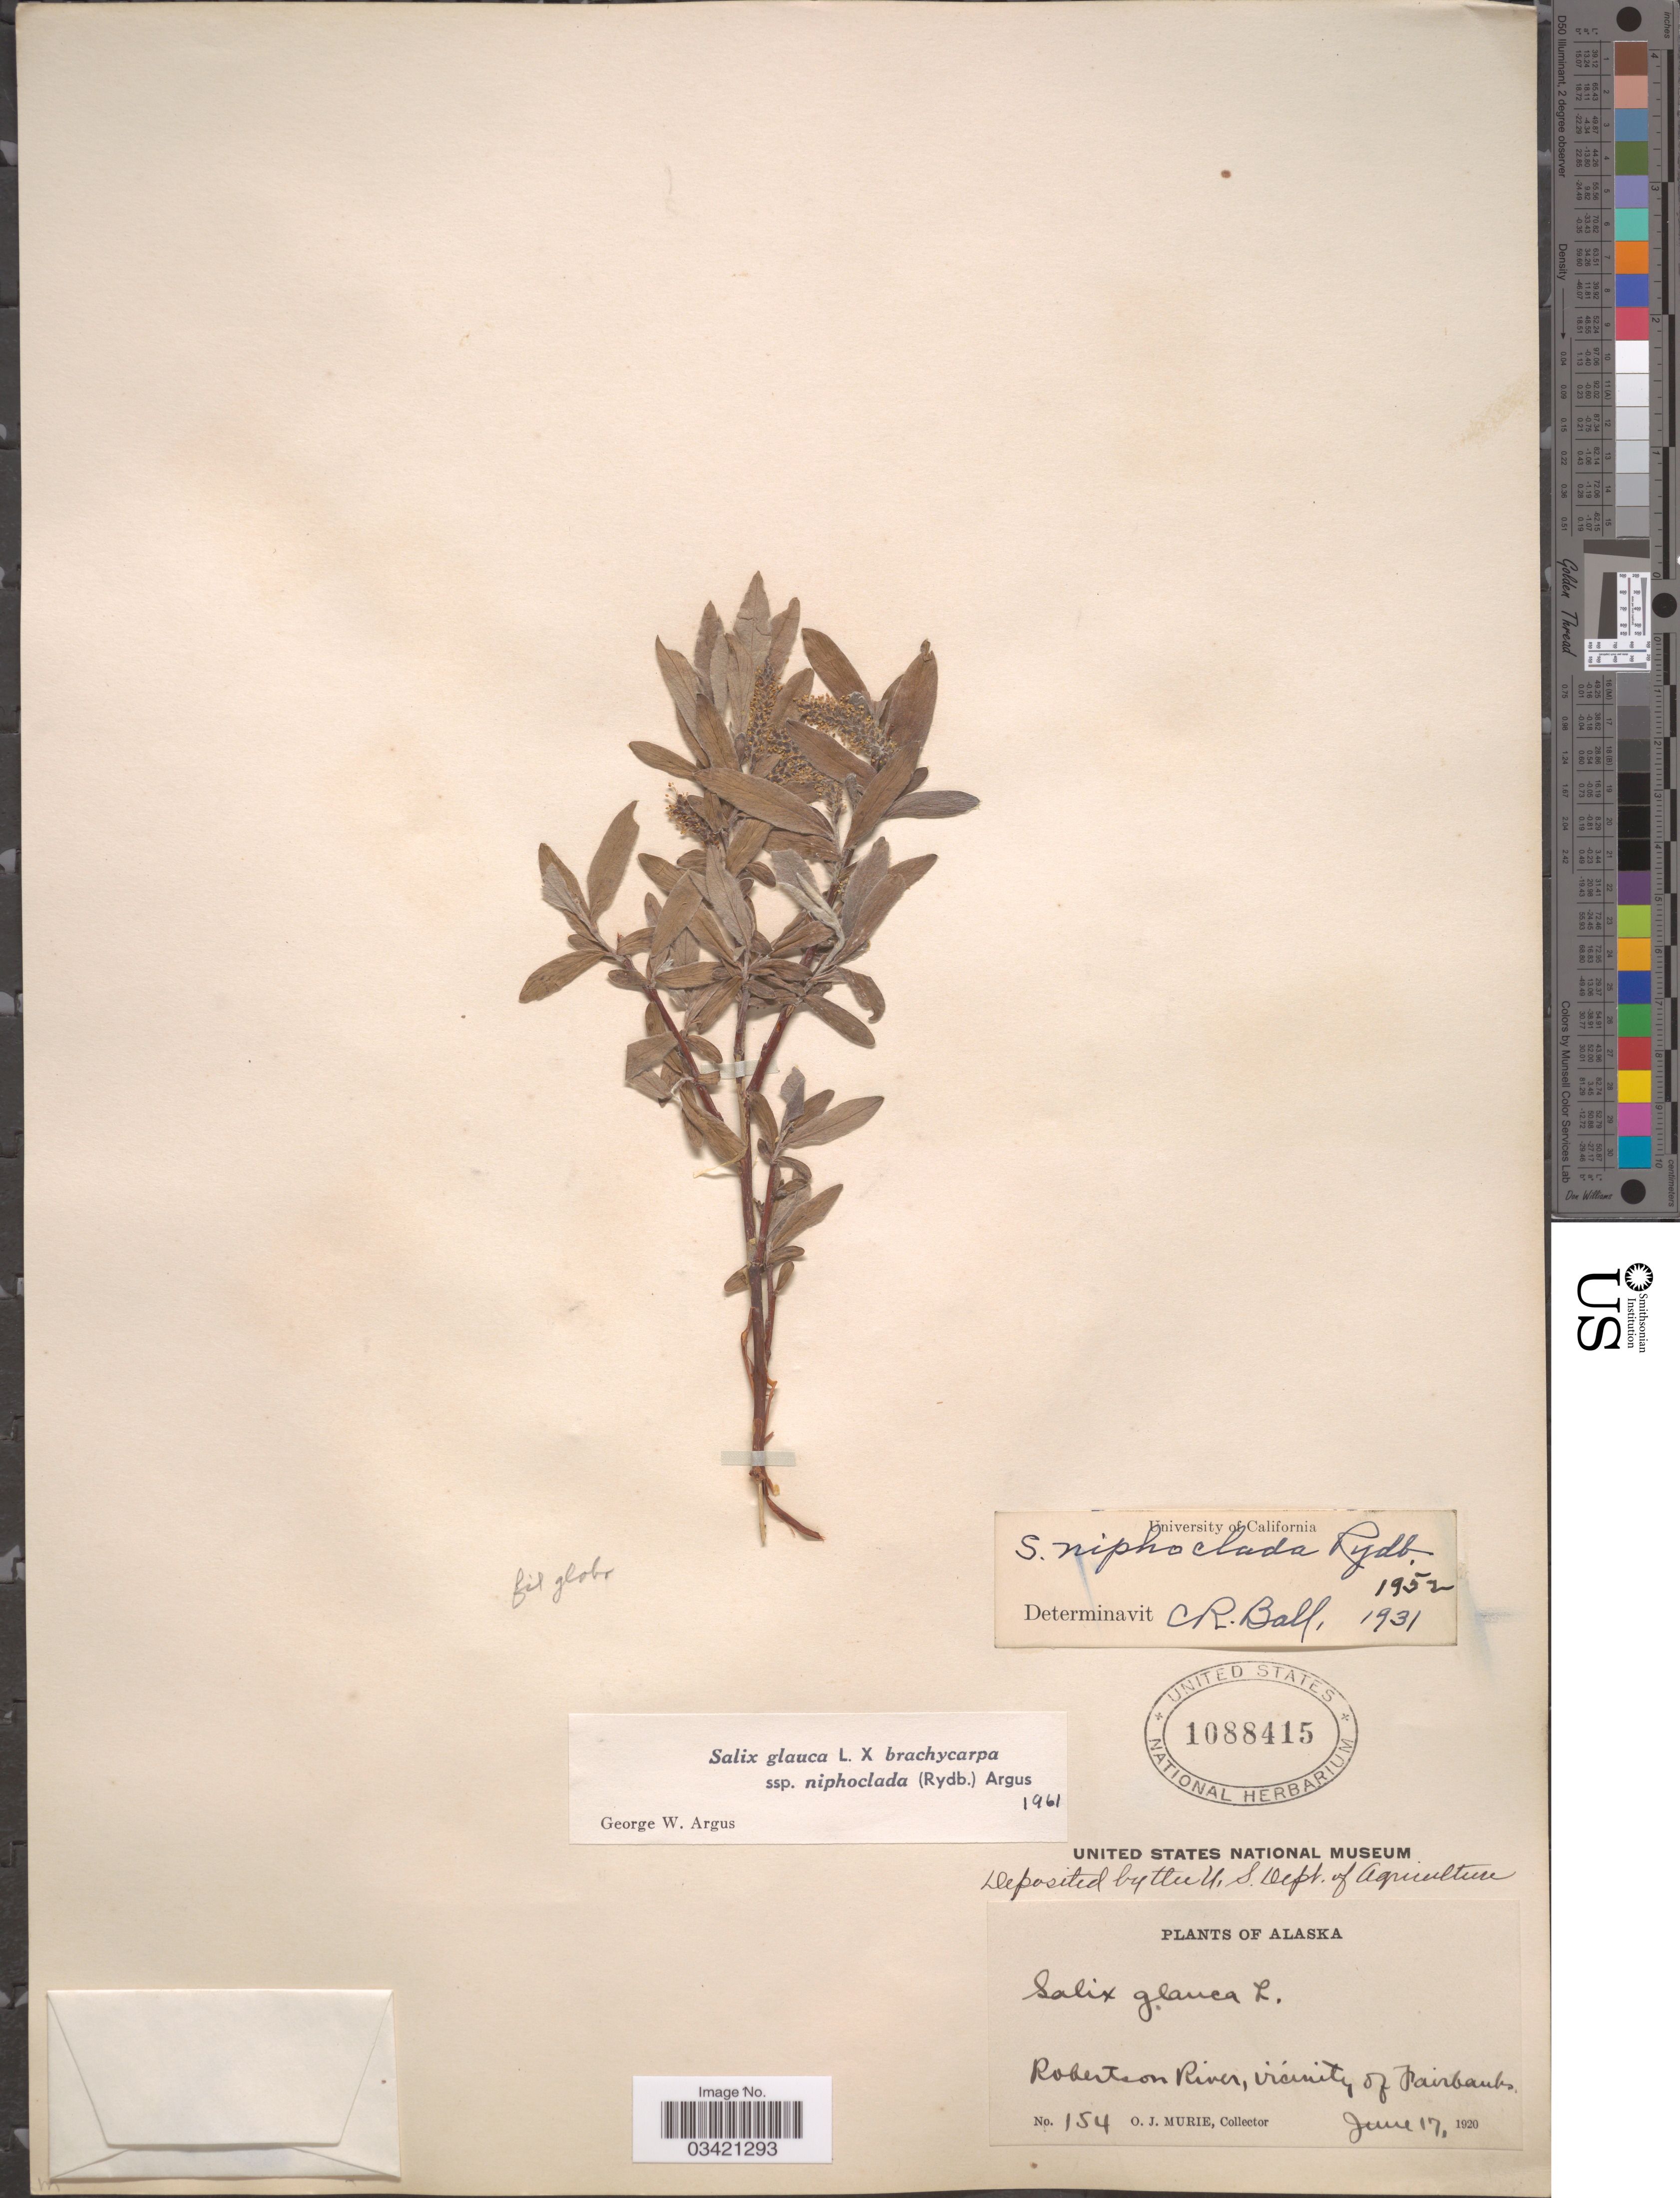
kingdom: Plantae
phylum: Tracheophyta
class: Magnoliopsida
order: Malpighiales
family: Salicaceae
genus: Salix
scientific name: Salix glauca x S. brachycarpa subsp. niphoclada (Rydb.) Argus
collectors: O. Murie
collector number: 154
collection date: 1920-06-17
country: United States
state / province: Alaska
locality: Robertson River, vicinity of Fairbanks.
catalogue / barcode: US 1088415